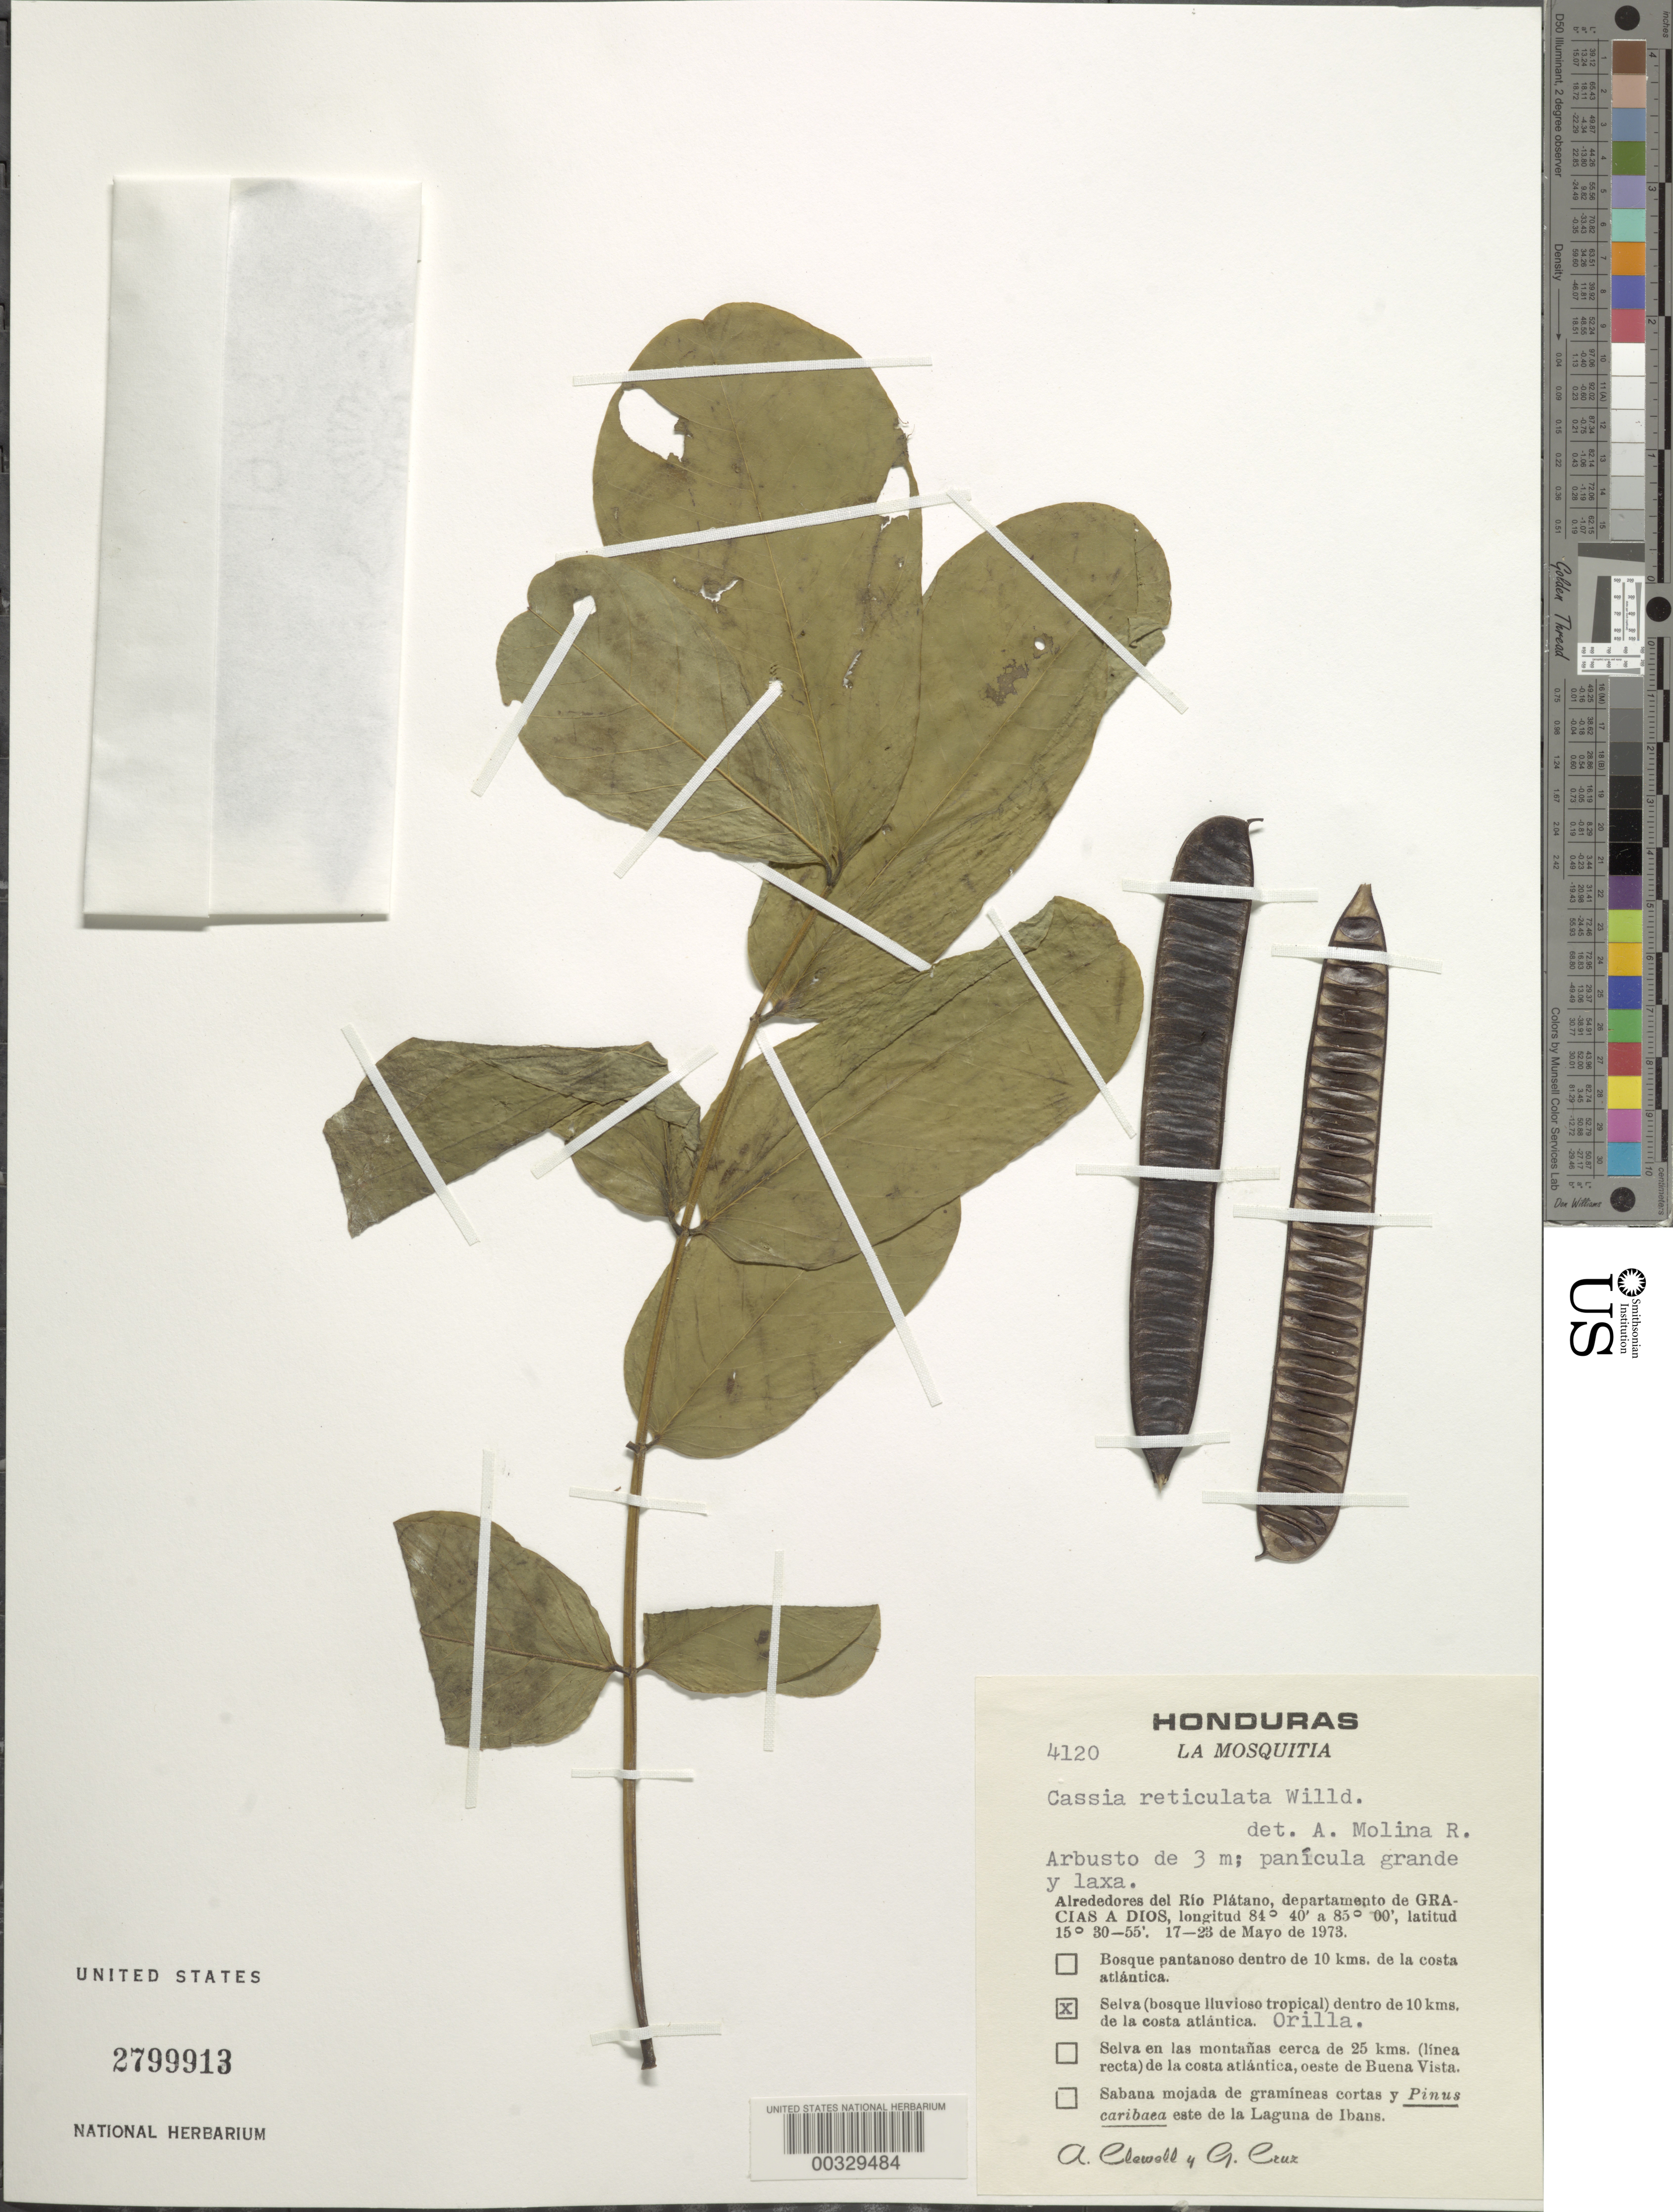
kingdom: Plantae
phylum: Tracheophyta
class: Magnoliopsida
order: Fabales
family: Fabaceae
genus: Senna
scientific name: Senna reticulata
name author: (Willd.) H.S. Irwin & Barneby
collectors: A. Clewell & G. Cruz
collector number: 4120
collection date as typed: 17 May 1973 to 23 May 1973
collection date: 1973-05-17/1973-05-23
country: Honduras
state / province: Gracias de Dios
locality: Río Platano and vicinity, within 10 km of the Atlantic coast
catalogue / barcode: US 2799913